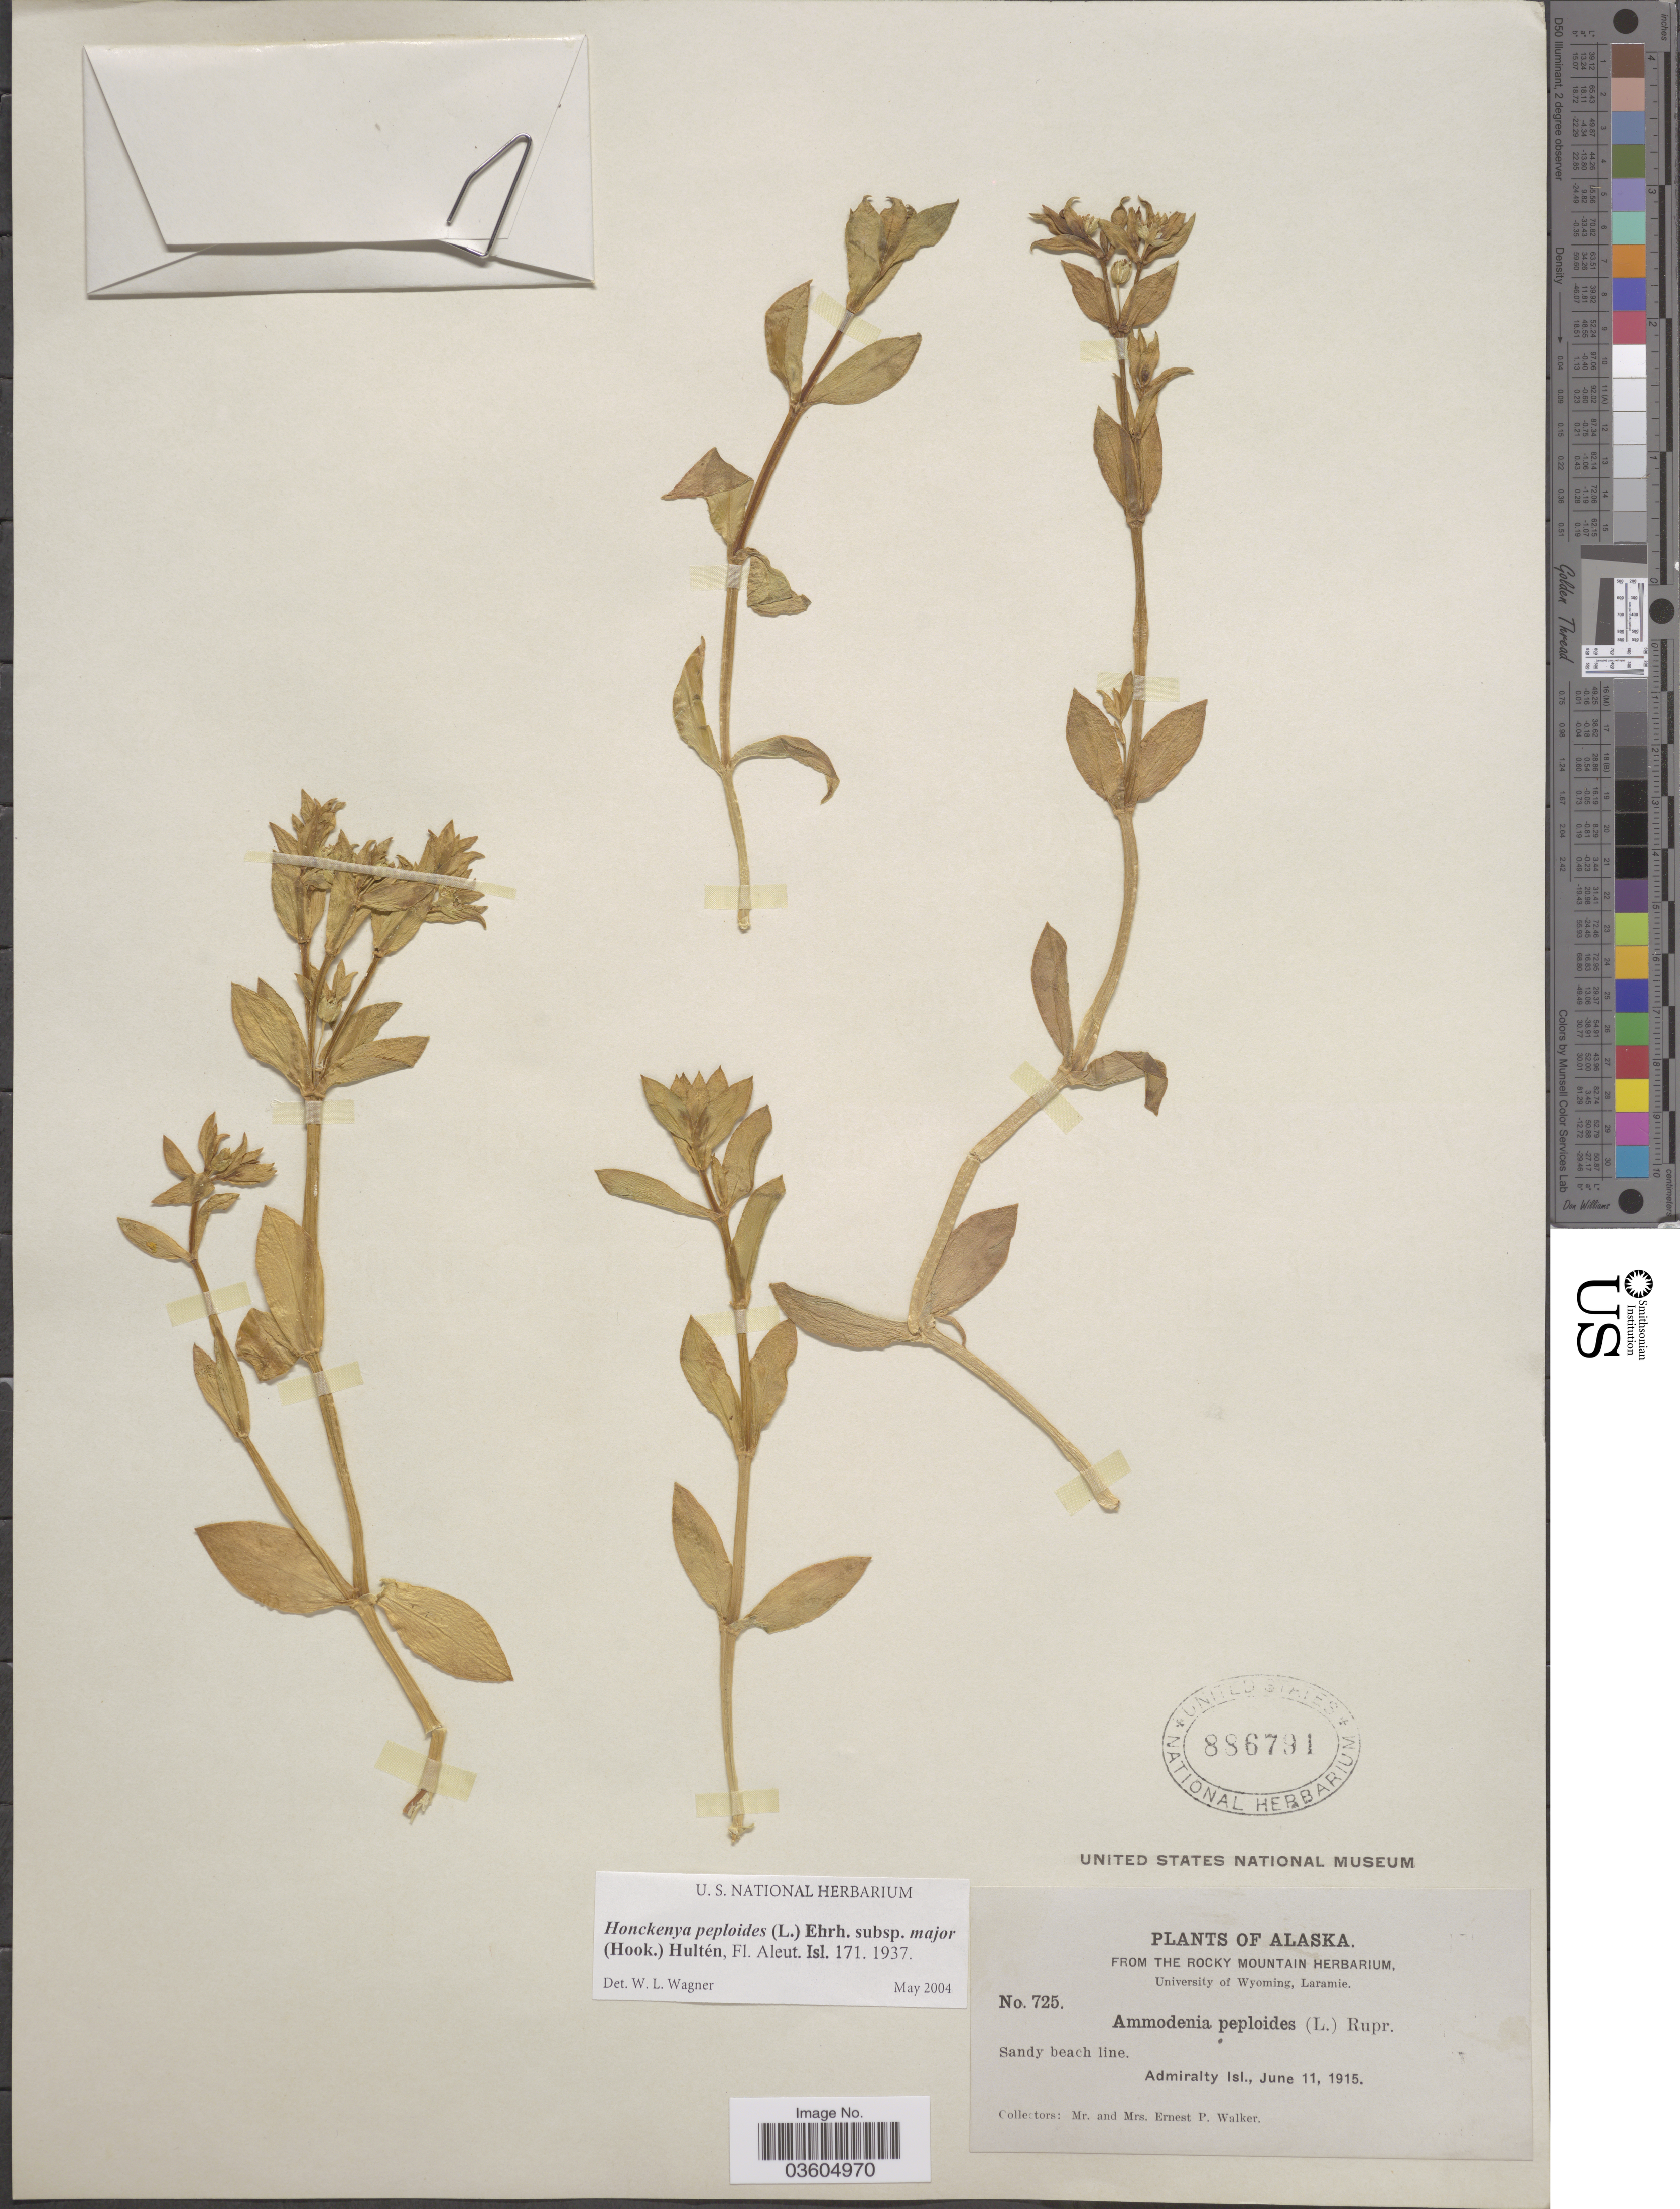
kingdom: Plantae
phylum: Tracheophyta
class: Magnoliopsida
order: Caryophyllales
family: Caryophyllaceae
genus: Honckenya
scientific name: Honckenya peploides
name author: (L.) Ehrh.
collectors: E. P. Walker & E. Walker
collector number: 725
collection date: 1915-06-11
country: United States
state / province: Alaska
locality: Sandy beach line. Admiralty Isl.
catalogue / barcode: US 886791